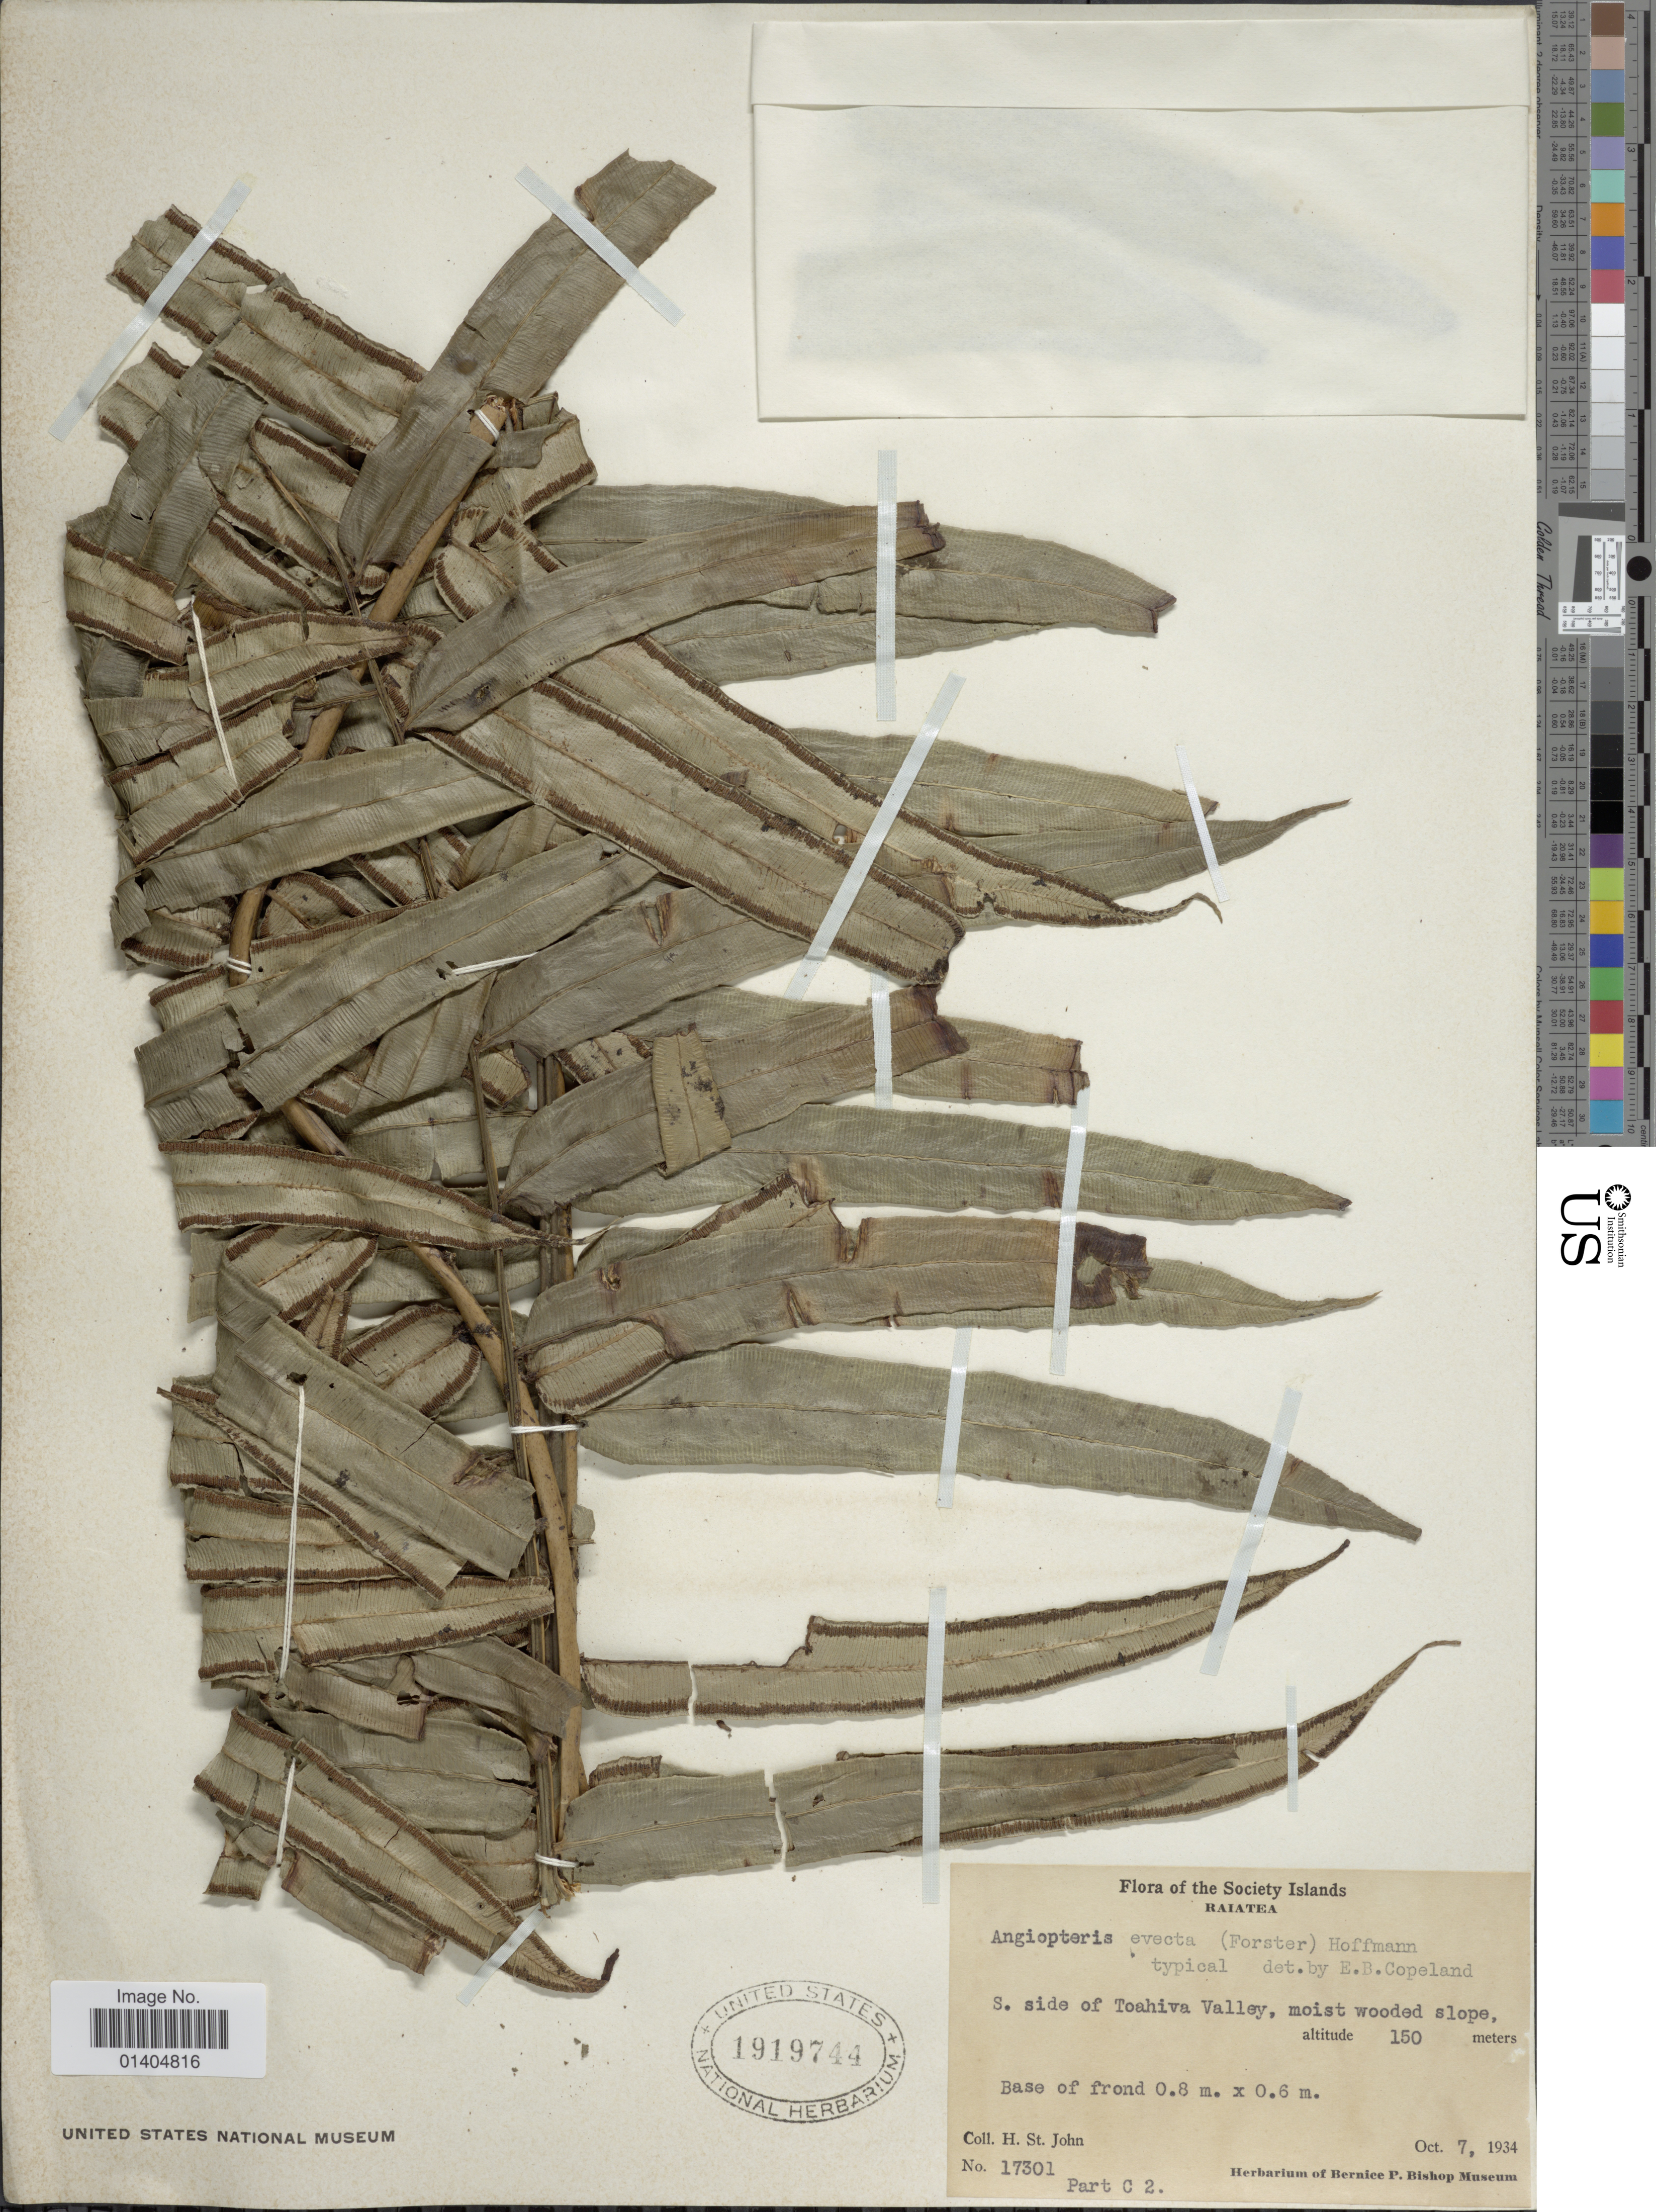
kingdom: Plantae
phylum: Tracheophyta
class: Polypodiopsida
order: Marattiales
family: Marattiaceae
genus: Angiopteris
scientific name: Angiopteris evecta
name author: (G. Forst.) Hoffm.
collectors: H. St. John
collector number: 17301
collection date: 1934-10-07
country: French Polynesia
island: Raiatea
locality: The Society Islands, Raiatea, S. side of Toahiva Valley, moist wooded slope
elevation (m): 150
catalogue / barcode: US 1919744